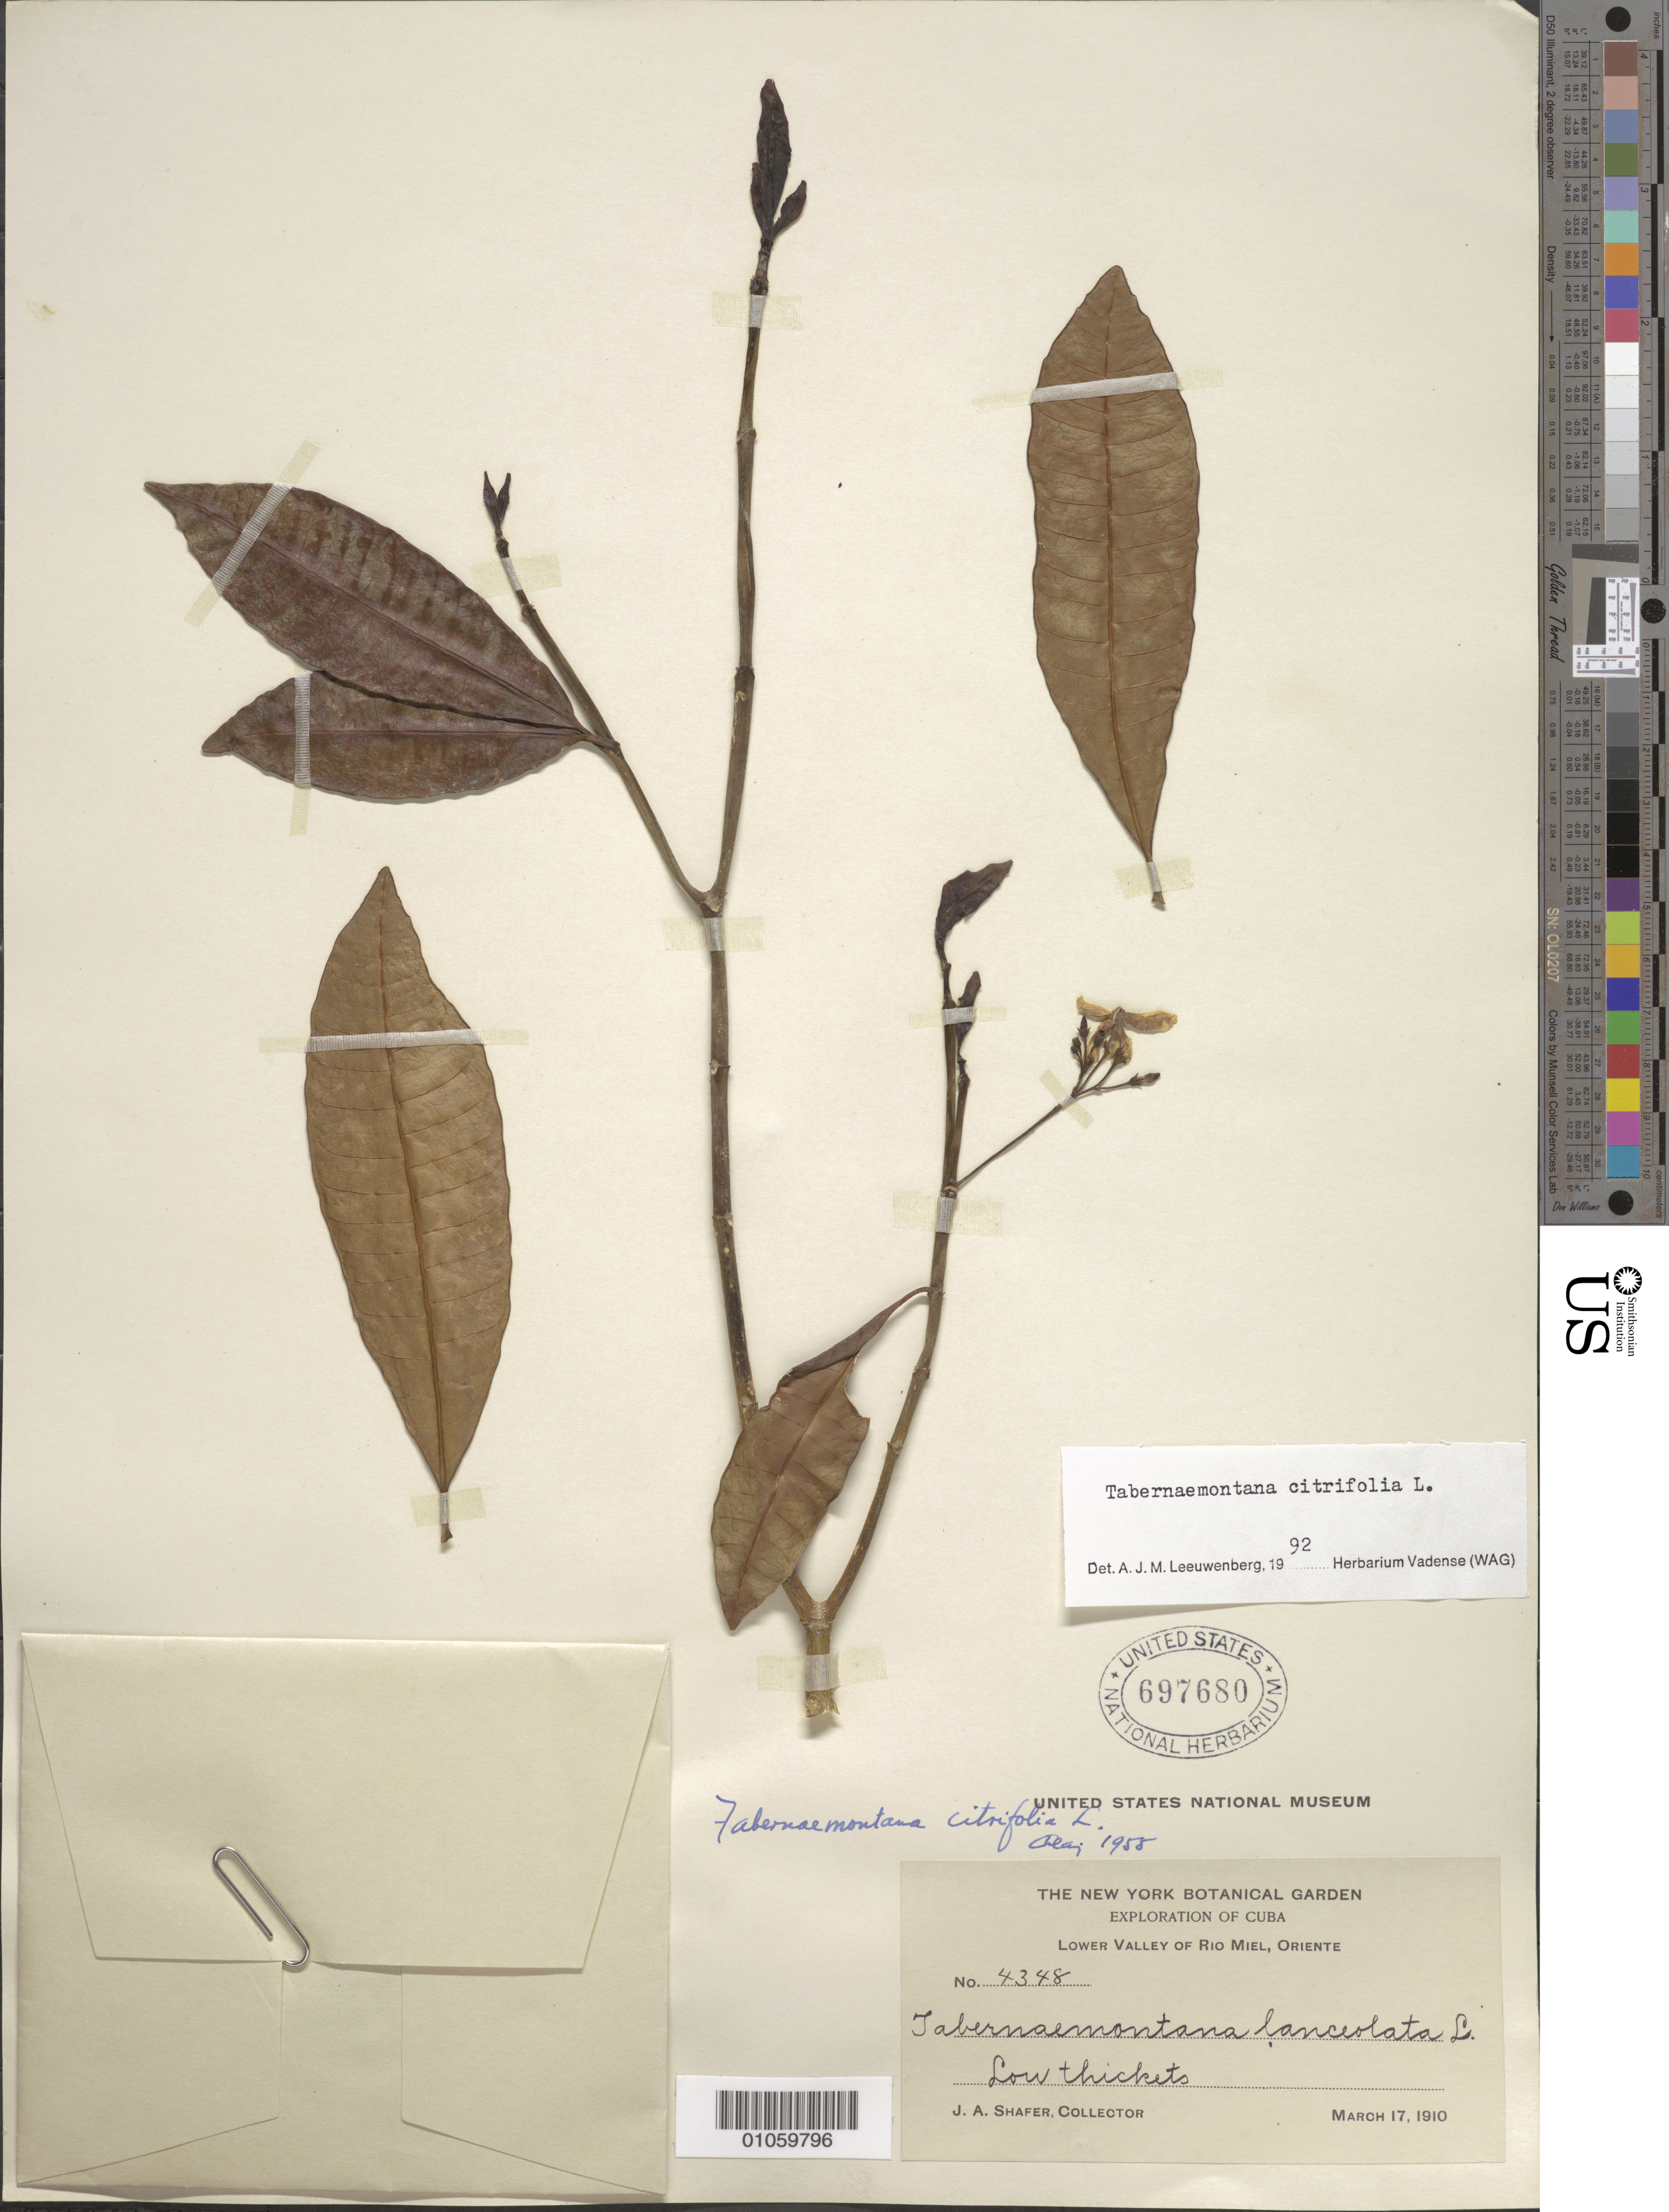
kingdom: Plantae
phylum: Tracheophyta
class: Magnoliopsida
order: Gentianales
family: Apocynaceae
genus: Tabernaemontana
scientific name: Tabernaemontana citrifolia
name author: L.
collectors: J. A. Shafer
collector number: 4348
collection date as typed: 17 Mar 1910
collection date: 1910-03-17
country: Cuba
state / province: Oriente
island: Cuba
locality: Lower Valley of Río Miel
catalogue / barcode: US 697680